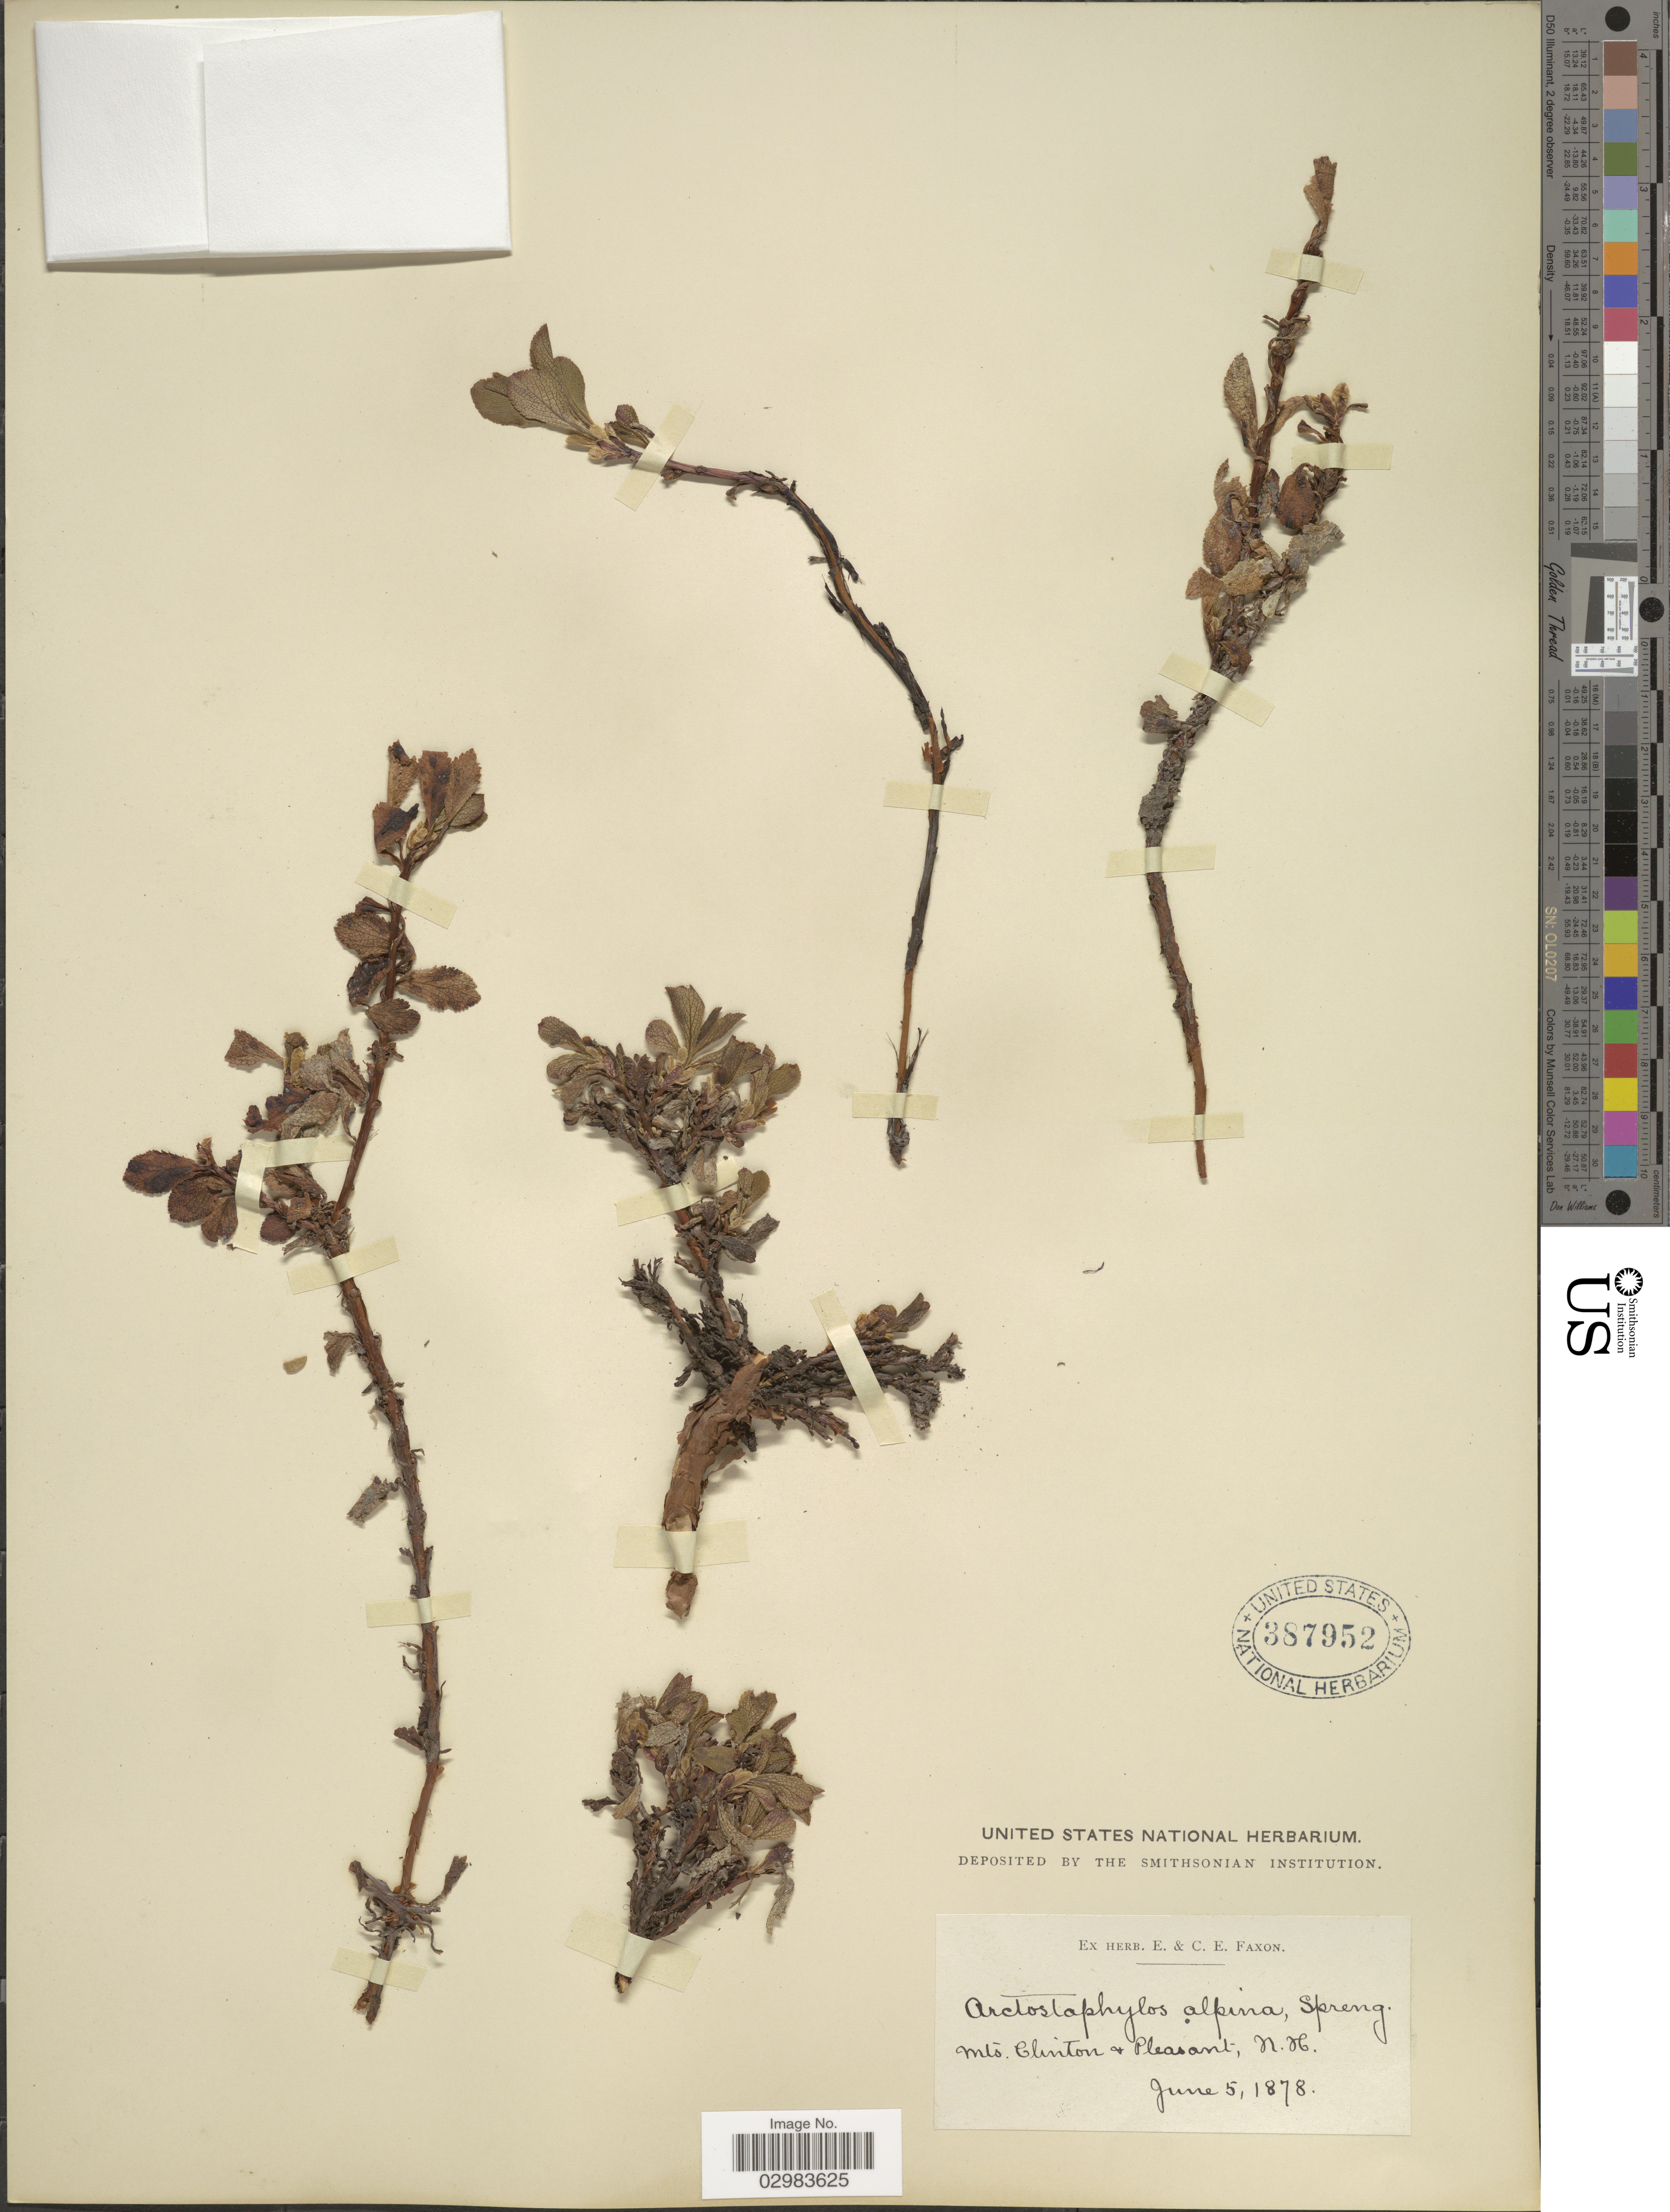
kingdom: Plantae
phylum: Tracheophyta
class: Magnoliopsida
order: Ericales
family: Ericaceae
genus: Arctostaphylos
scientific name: Arctostaphylos alpina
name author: (L.) Spreng.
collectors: ex herb. E. & C.E. Faxon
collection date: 1878-06-05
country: United States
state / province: New Hampshire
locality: Mts. Clinton & Pleasant, N.H.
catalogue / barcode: US 387952